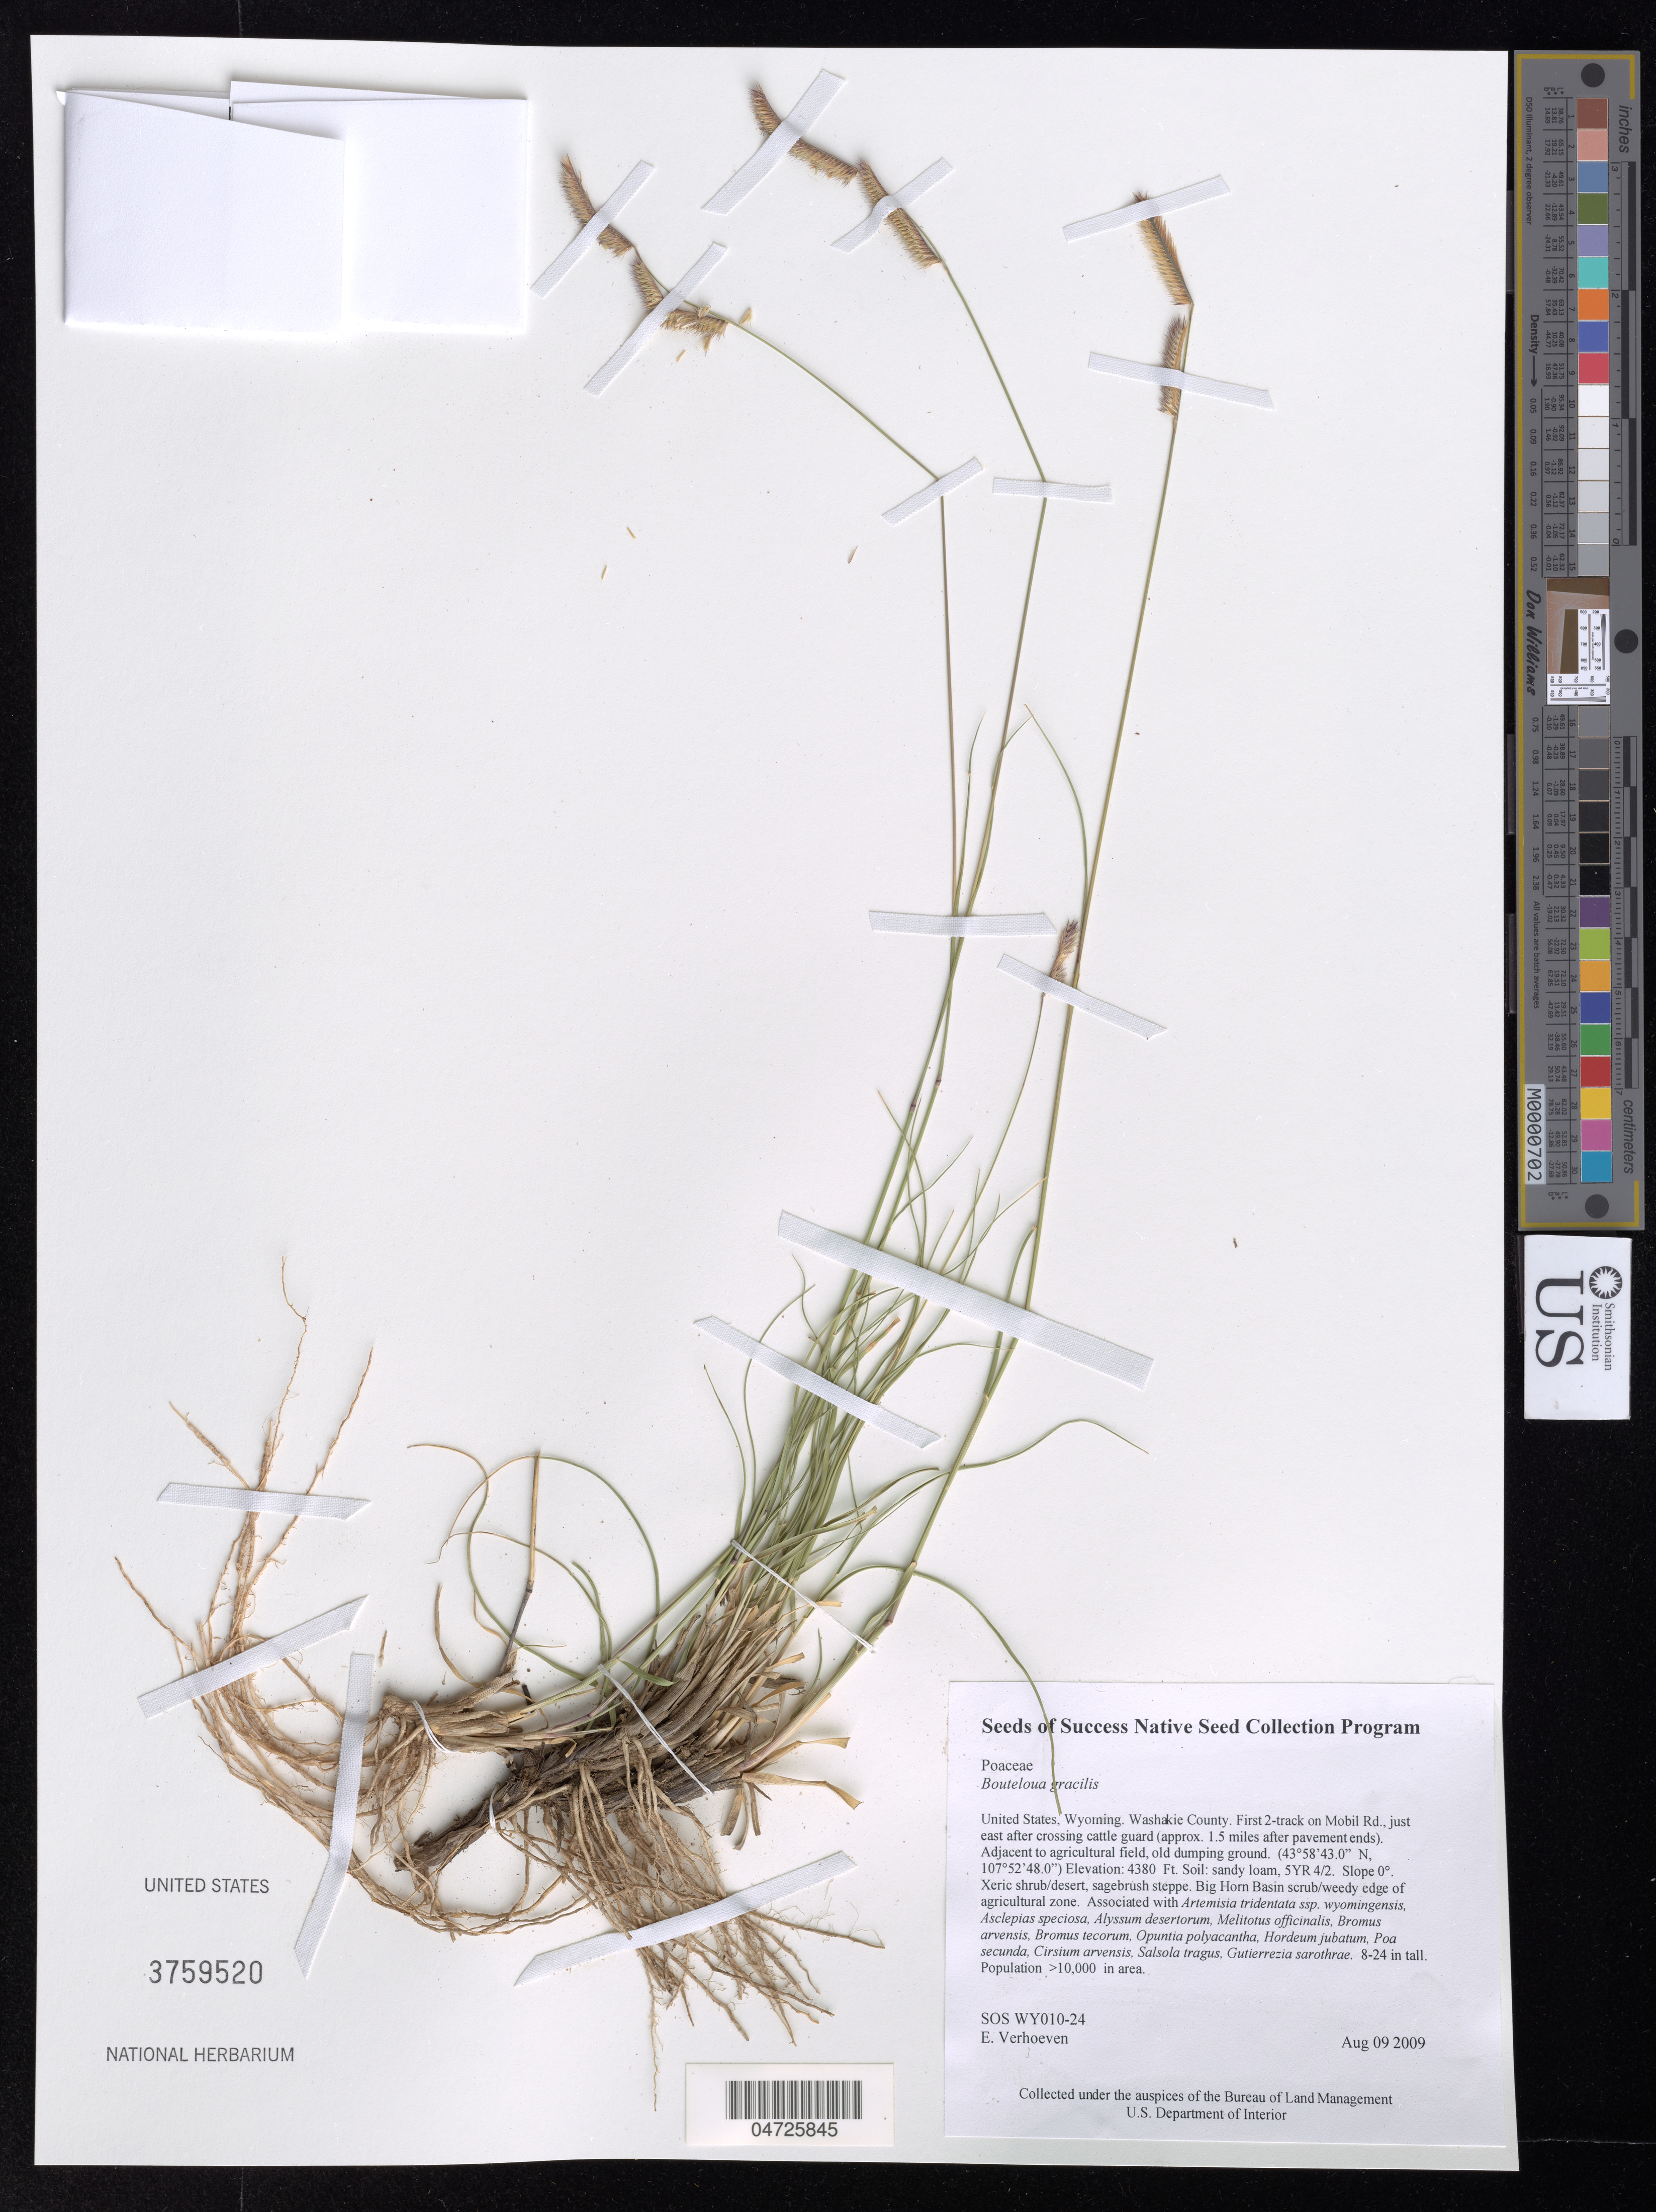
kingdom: Plantae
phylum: Tracheophyta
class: Liliopsida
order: Poales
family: Poaceae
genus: Bouteloua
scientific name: Bouteloua gracilis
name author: (Kunth) Lag. ex Griffiths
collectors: E. Verhoeven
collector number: SOS WY010-24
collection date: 2009-08-09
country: United States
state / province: Wyoming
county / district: Washakie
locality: Washakie County. First 2-track on Mobil Rd., just east after crossing cattle guard (approx. 1.5 miles after pavement ends).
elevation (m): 1335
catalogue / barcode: US 3759520